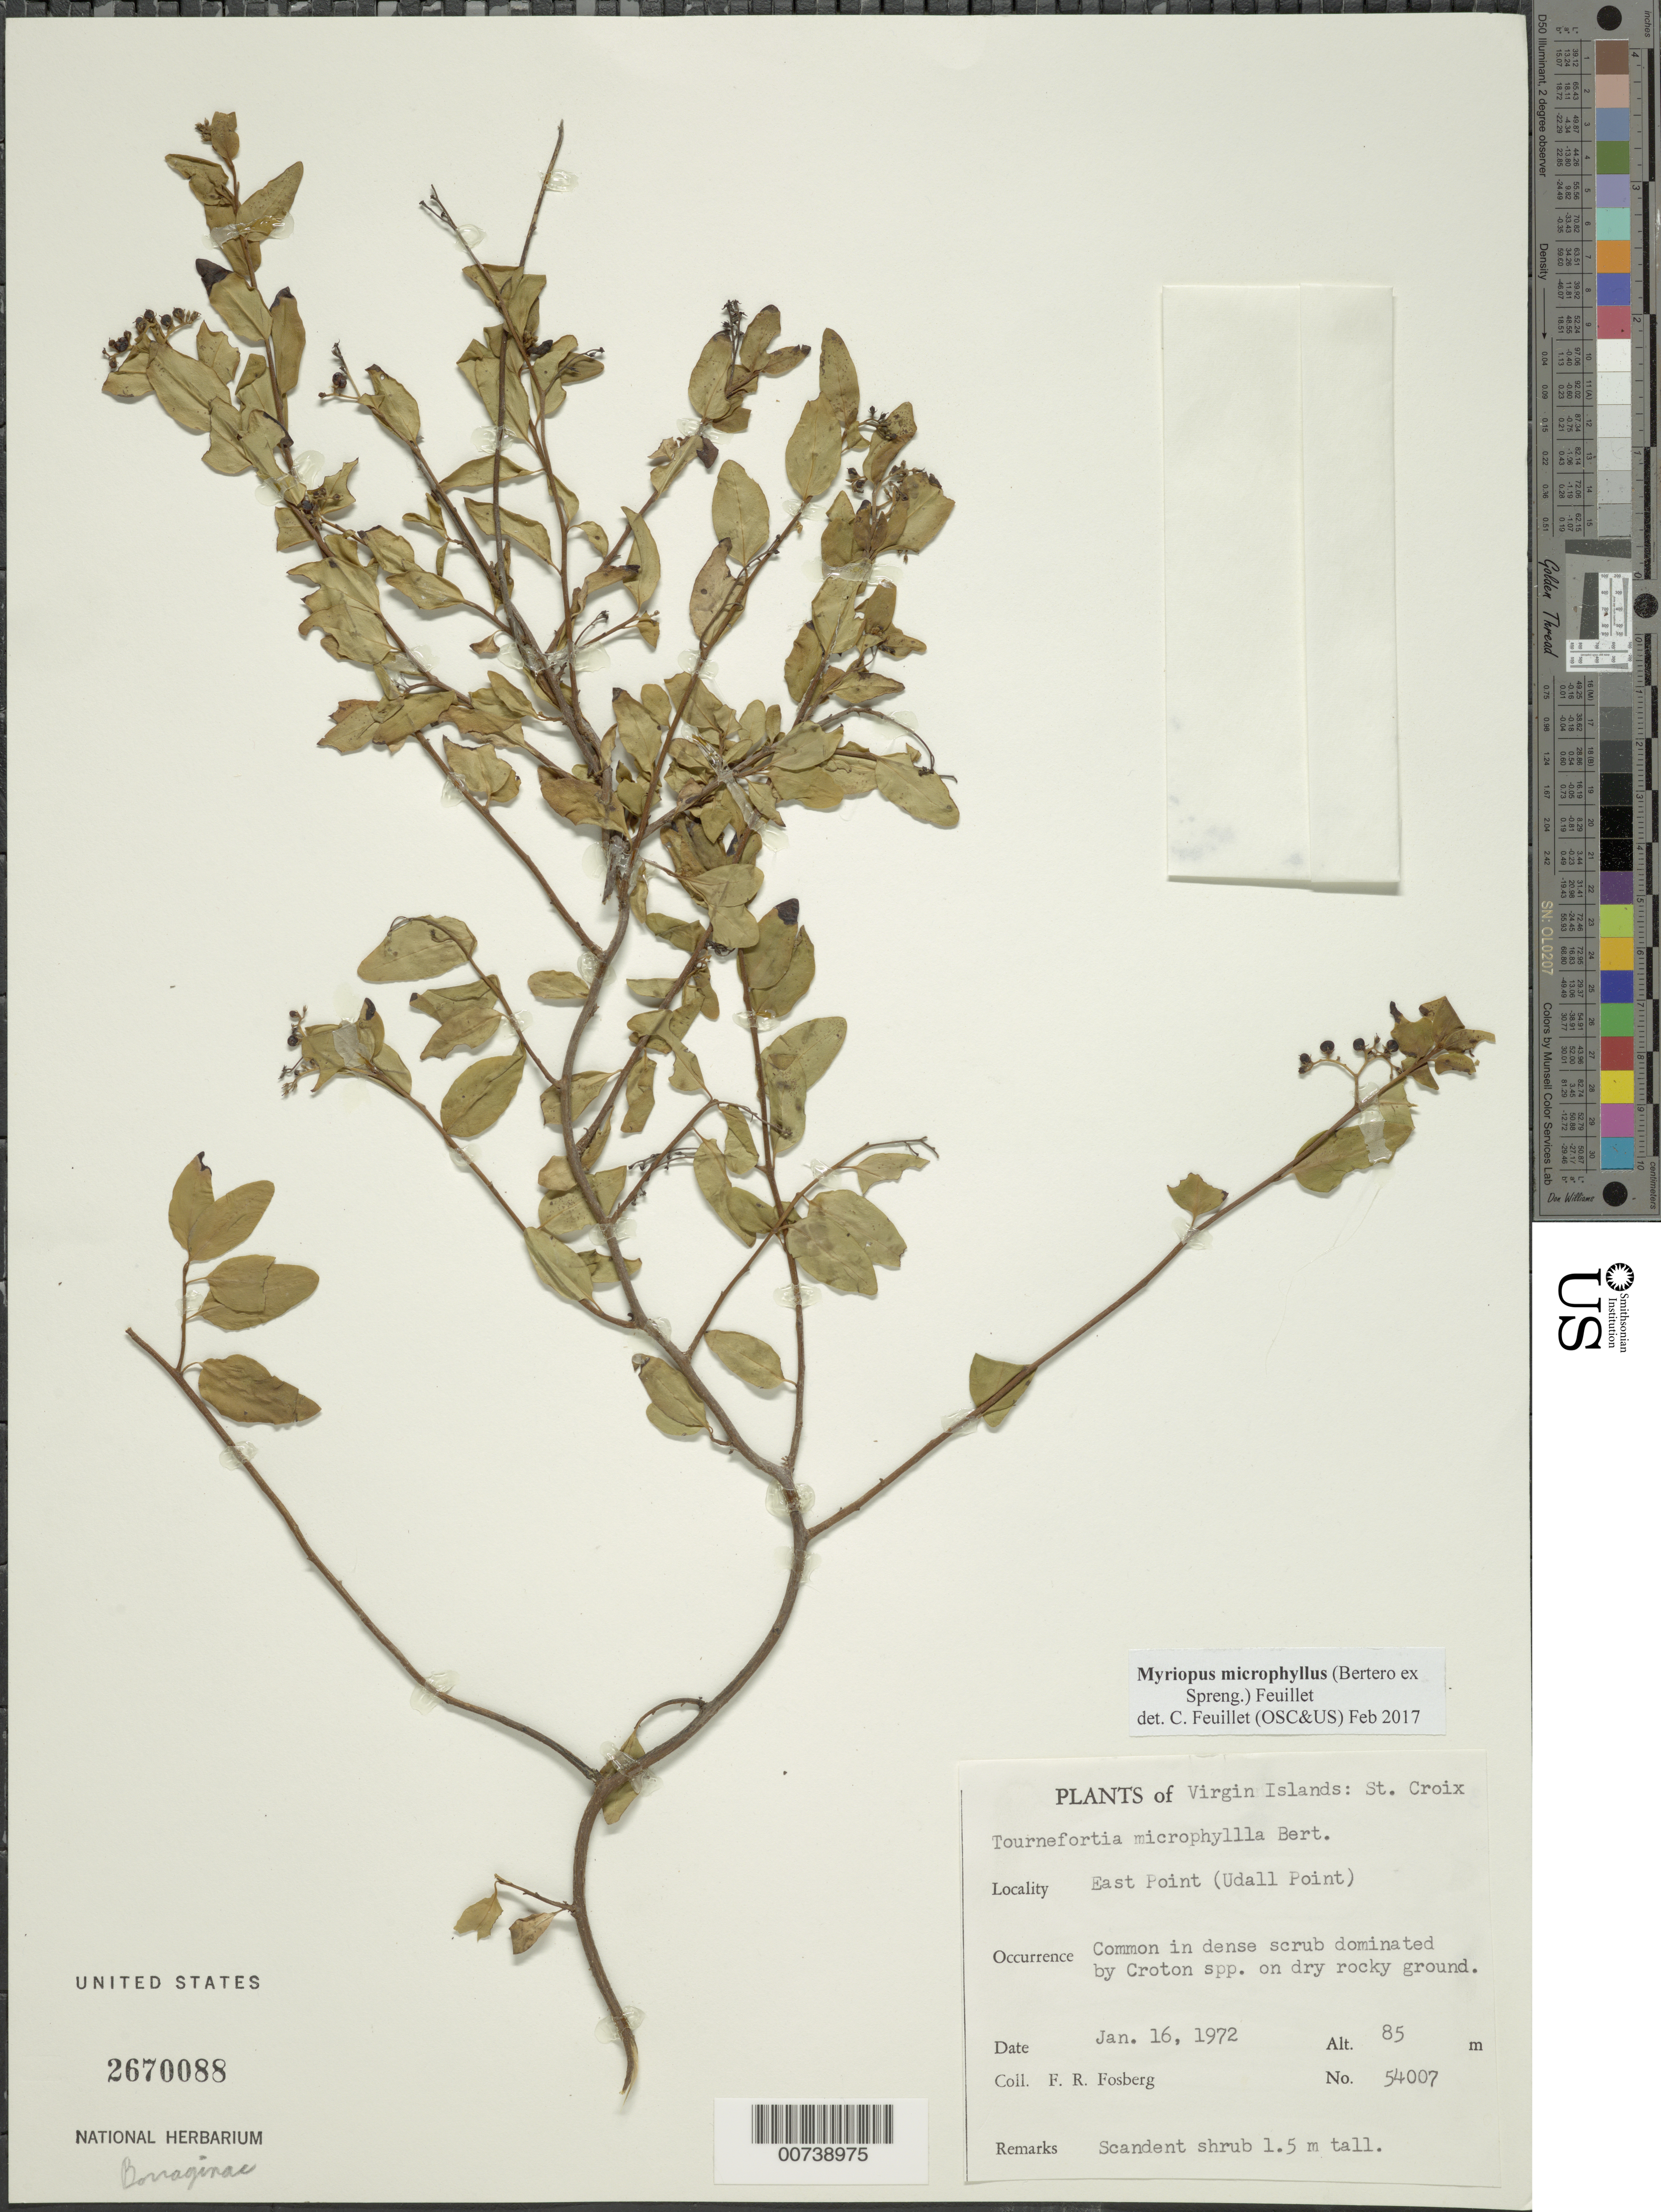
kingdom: Plantae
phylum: Tracheophyta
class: Magnoliopsida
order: Boraginales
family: Heliotropiaceae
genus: Myriopus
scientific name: Myriopus microphyllus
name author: (Bertero ex Spreng.) Feuillet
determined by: Feuillet, C.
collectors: F. R. Fosberg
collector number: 54007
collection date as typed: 16 Jan 1972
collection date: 1972-01-16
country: U.S. Virgin Islands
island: St. Croix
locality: East Point (Udall Point)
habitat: Common in dense scrub dominated by Croton spp. On dry rocky ground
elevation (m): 85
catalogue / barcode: US 2670088